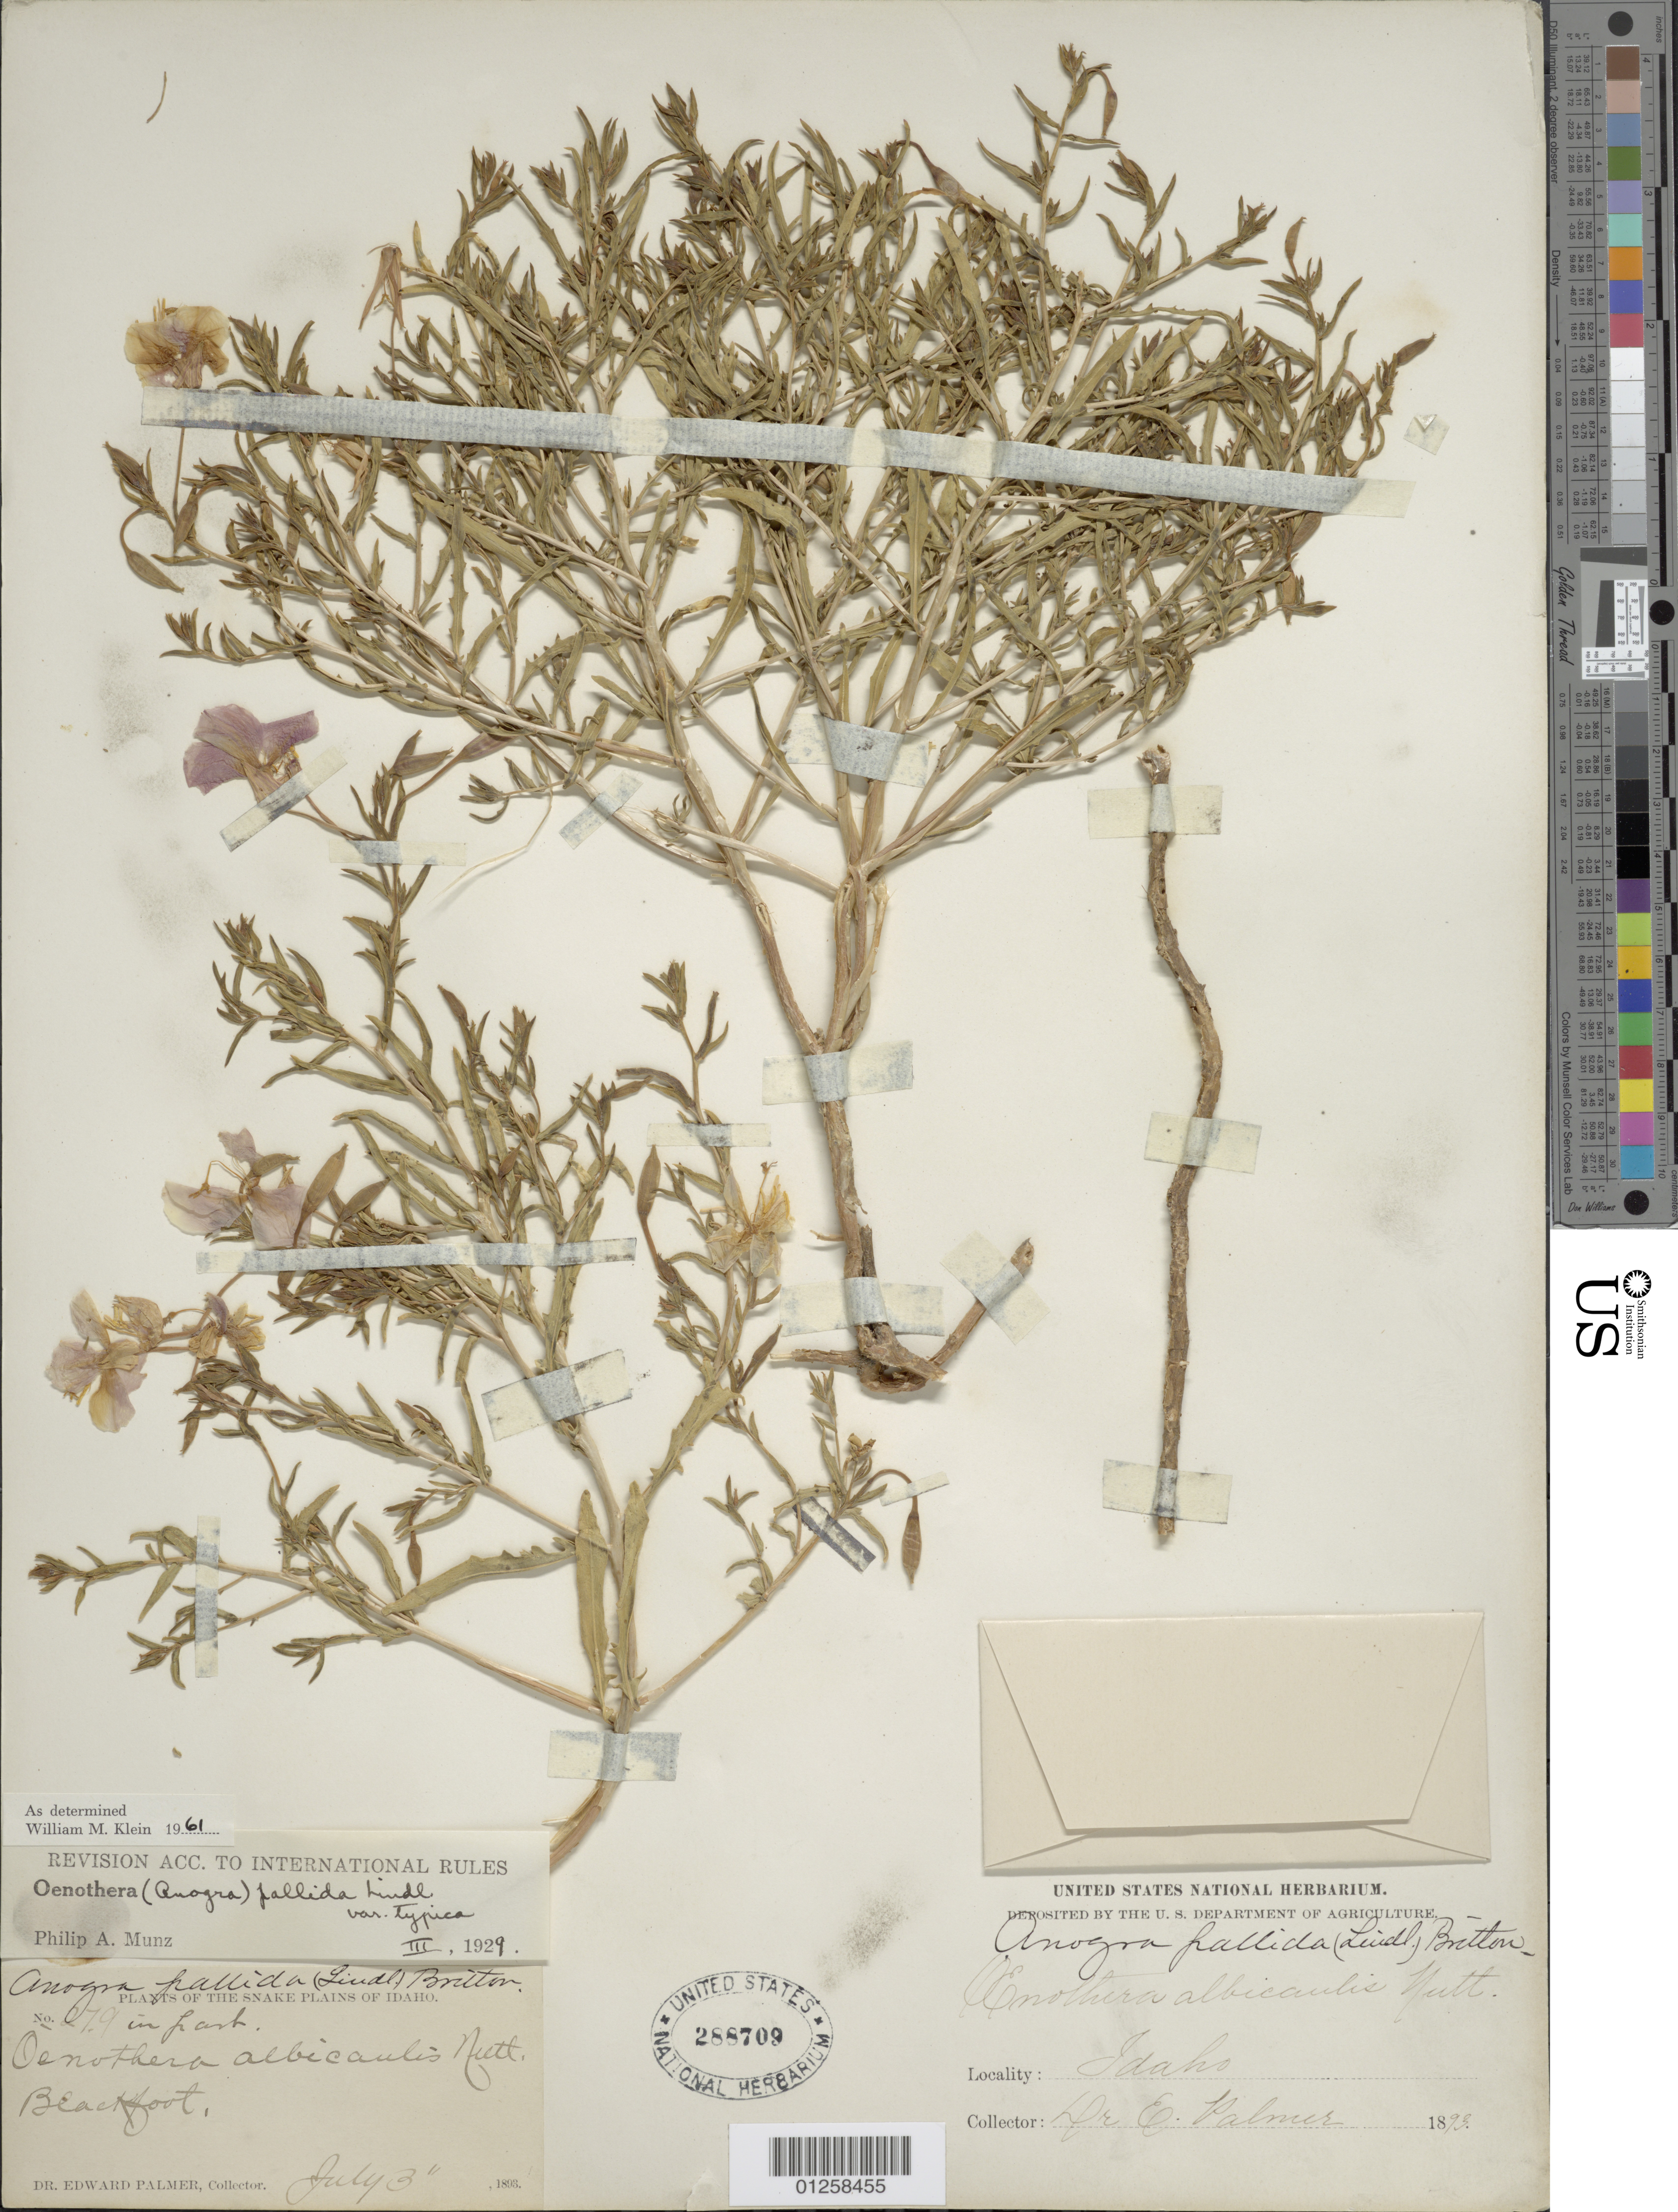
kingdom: Plantae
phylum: Tracheophyta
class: Magnoliopsida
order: Myrtales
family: Onagraceae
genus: Oenothera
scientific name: Oenothera pallida subsp. pallida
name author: Lindl.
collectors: E. Palmer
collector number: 279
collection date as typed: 3 Jul 1893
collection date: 1893-07-03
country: United States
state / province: Idaho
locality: Blackfoot.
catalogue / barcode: US 288709